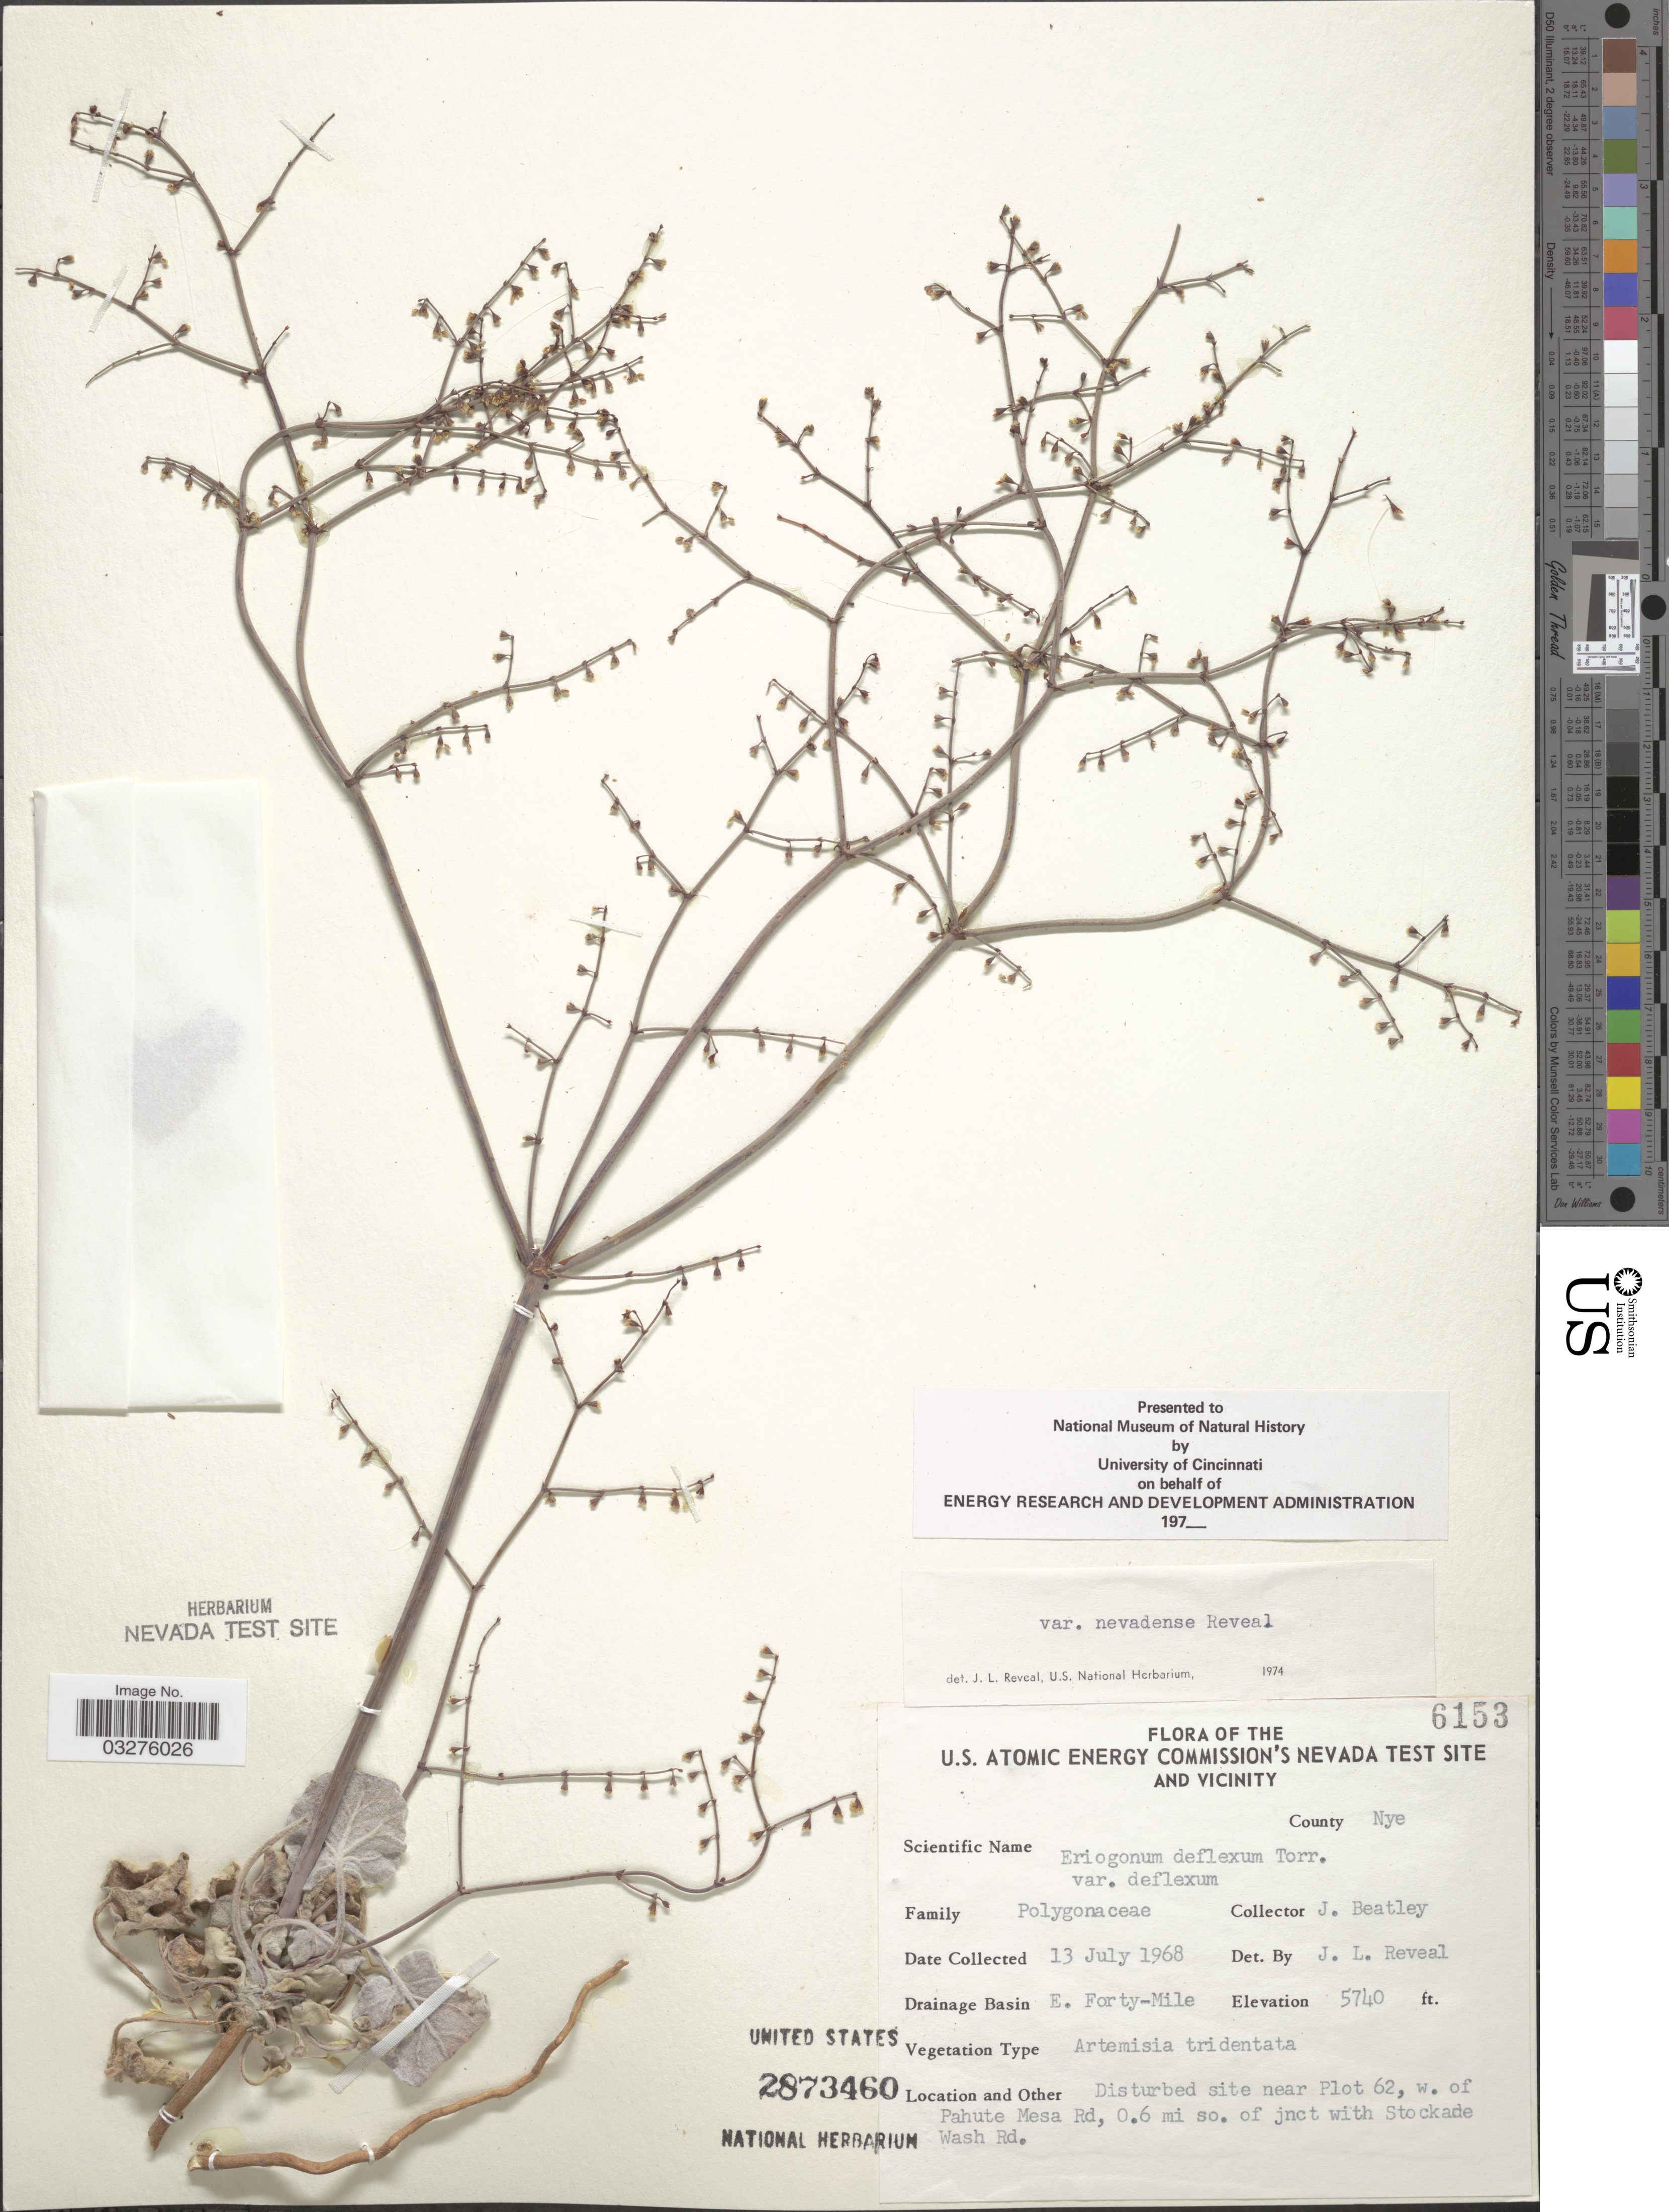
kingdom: Plantae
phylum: Tracheophyta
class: Magnoliopsida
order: Caryophyllales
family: Polygonaceae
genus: Eriogonum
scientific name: Eriogonum deflexum var. nevadense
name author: Reveal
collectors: J. C. Beatley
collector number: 6153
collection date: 1968-07-13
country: United States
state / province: Nevada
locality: The U.S. Atomic Energy Commission's Nevada Test Site and vicinity. County Nye. Drainage Basin E. Forty-Mile. Near Plot 62, w. of Pahute Mesa Rd, 0.6 mi so. of jnct with Stockade Wash Rd.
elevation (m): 1750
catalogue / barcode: US 2873460